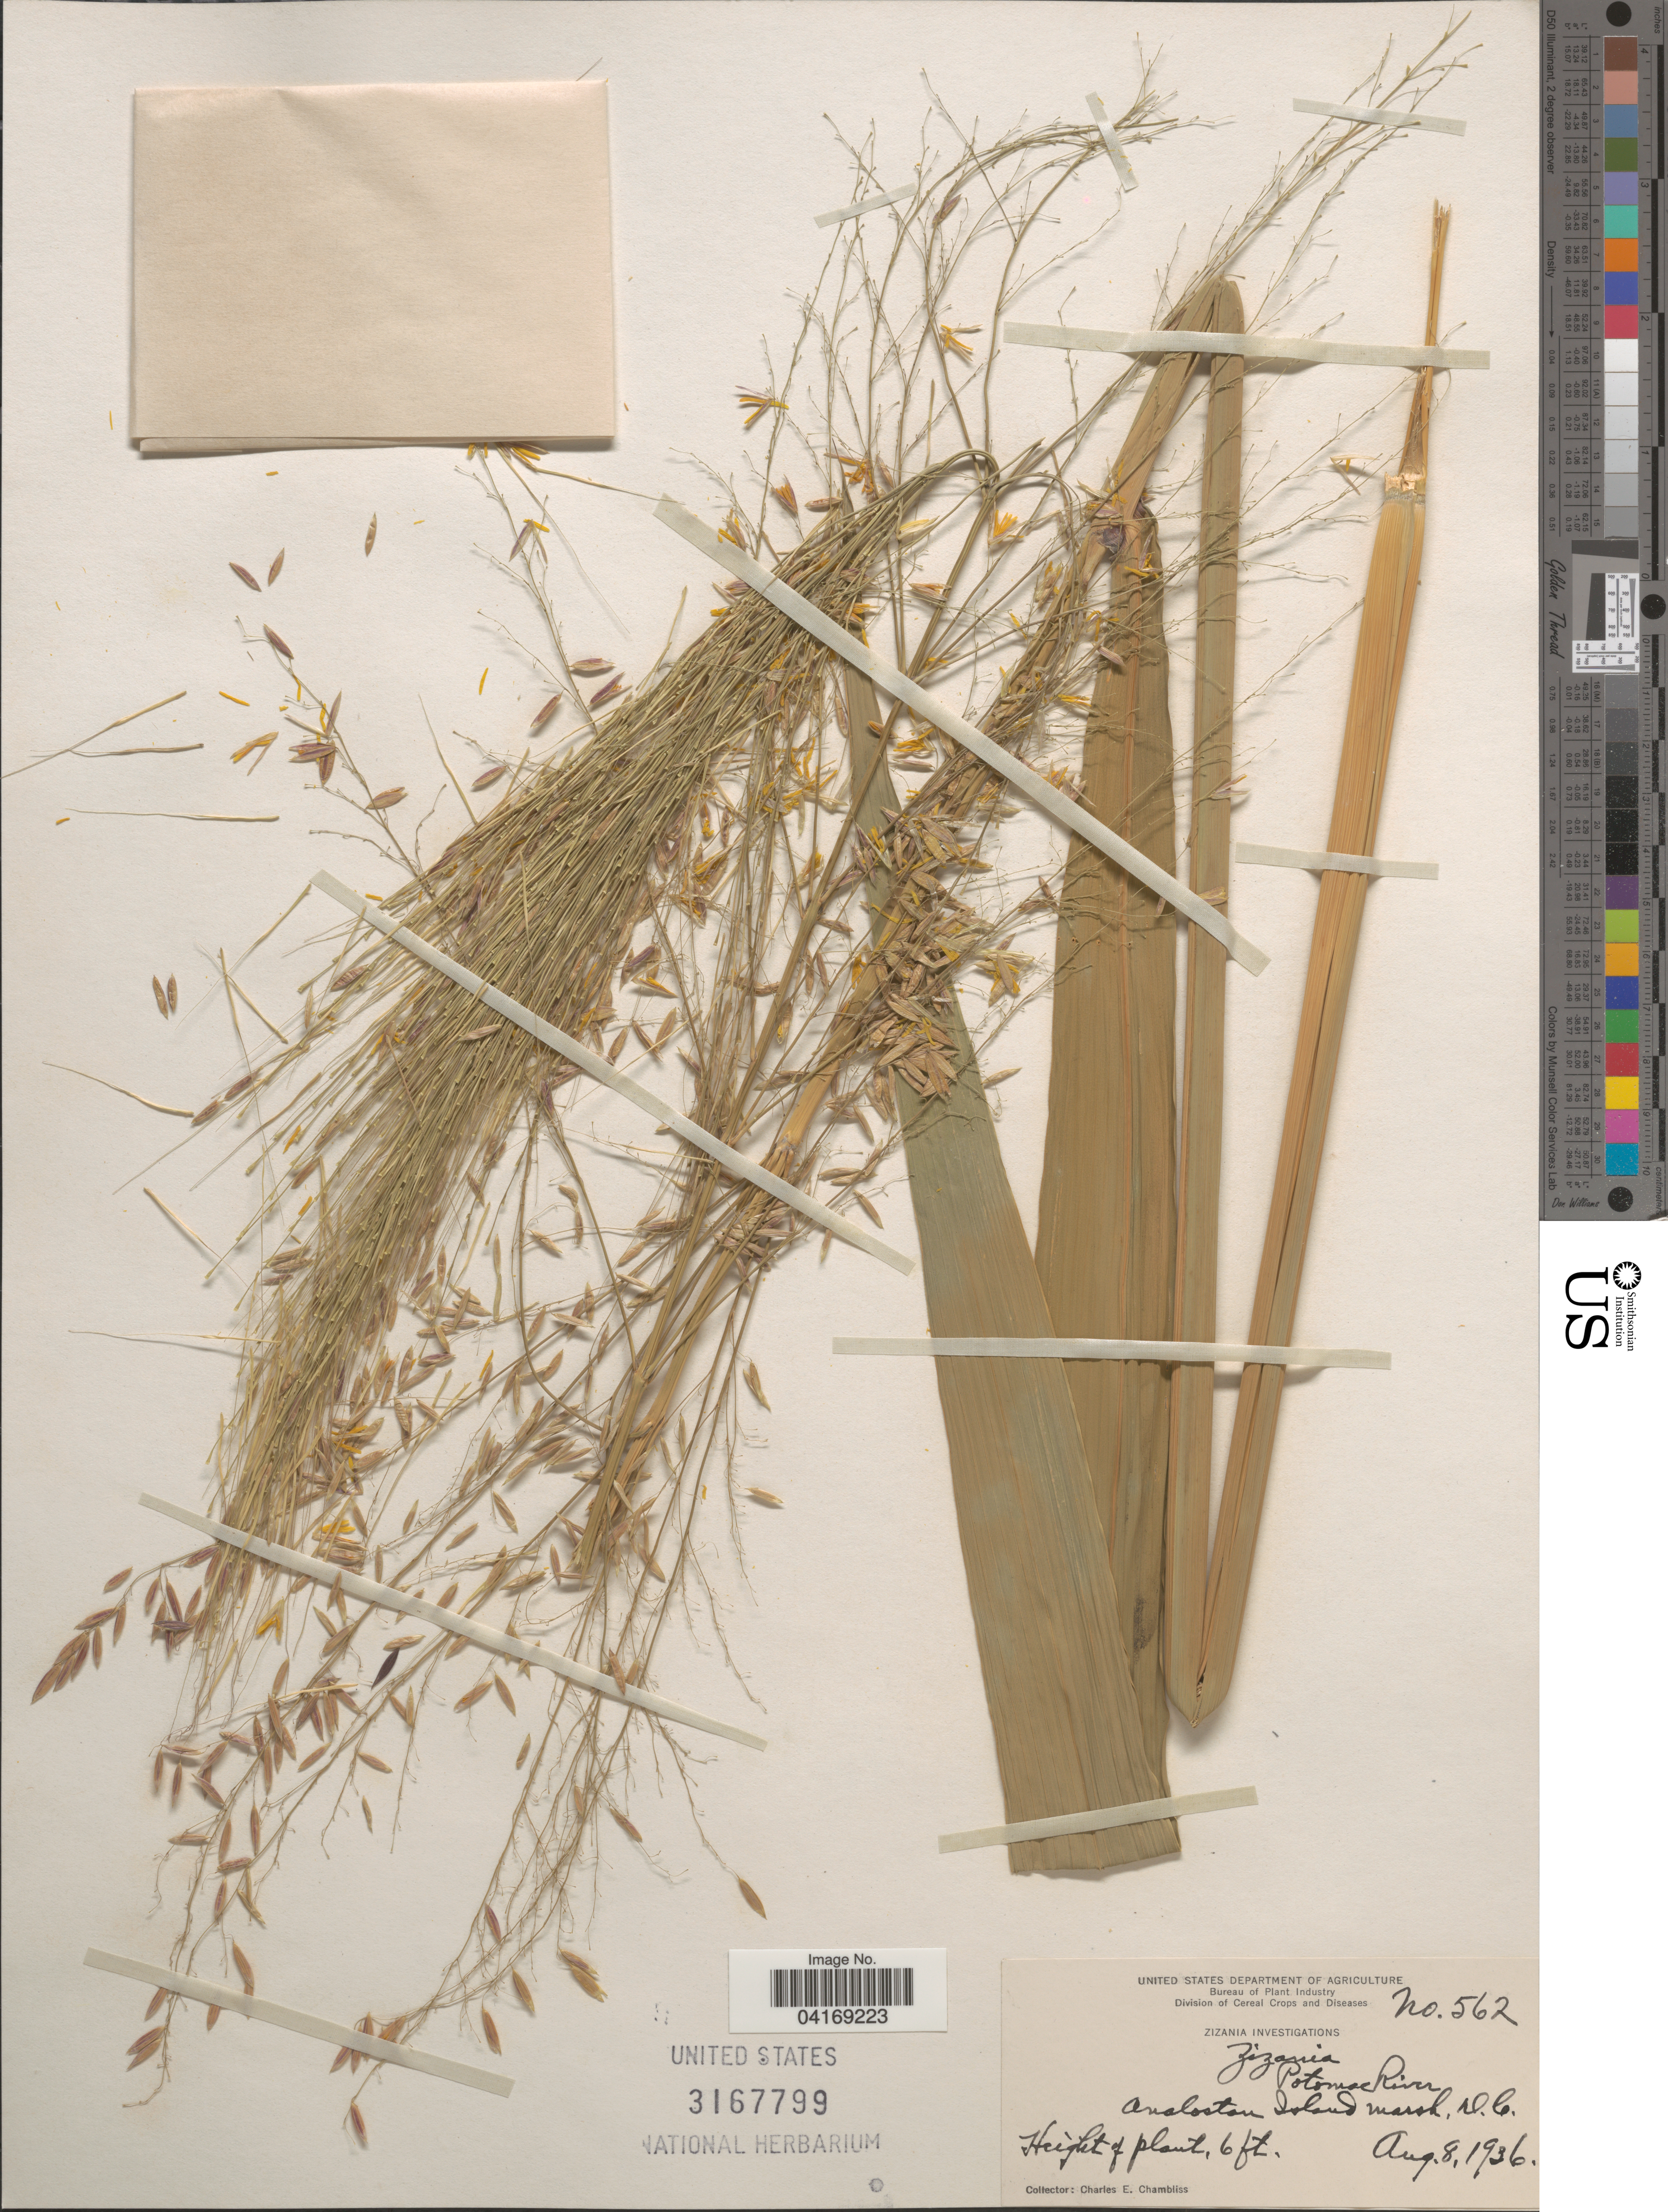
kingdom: Plantae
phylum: Tracheophyta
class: Liliopsida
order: Poales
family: Poaceae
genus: Zizania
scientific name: Zizania sp.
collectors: C. Chambliss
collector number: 562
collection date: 1936-08-08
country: United States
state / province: District of Columbia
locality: Potomac River. Analostan Island marsh, D. C..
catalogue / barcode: US 3167799